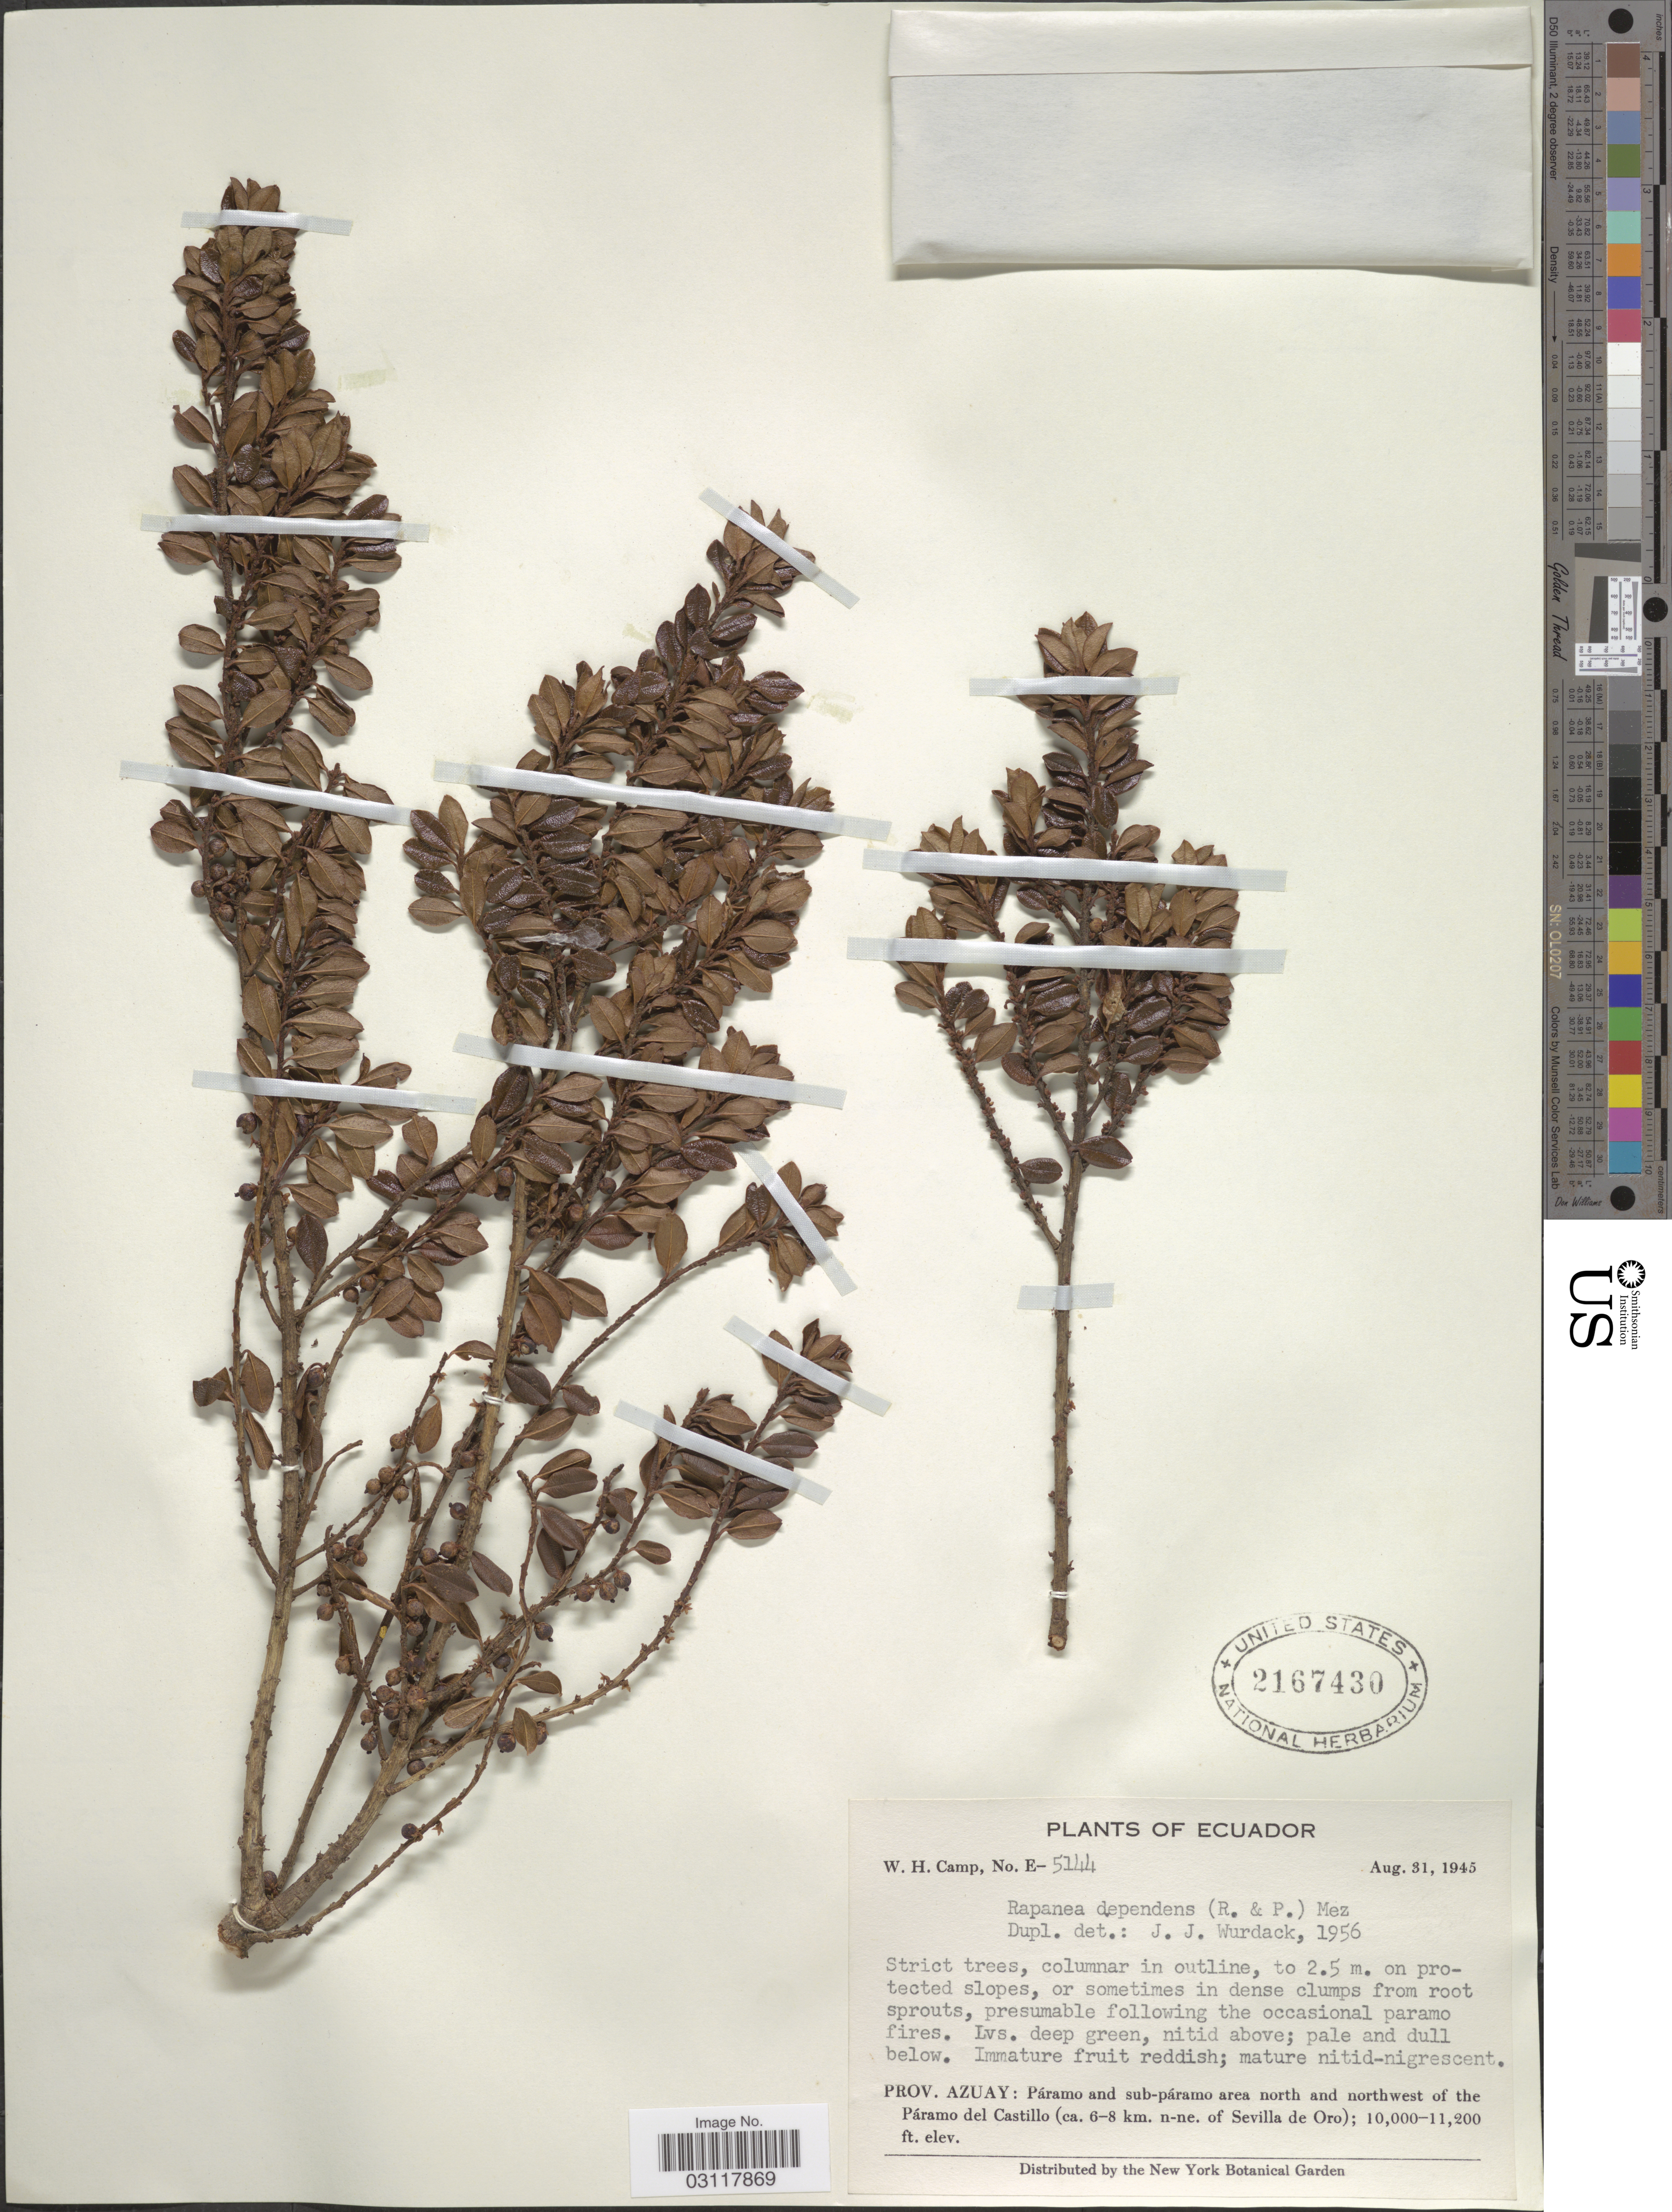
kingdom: Plantae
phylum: Tracheophyta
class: Magnoliopsida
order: Ericales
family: Primulaceae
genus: Rapanea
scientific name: Rapanea dependens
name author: (Ruiz & Pav.) Mez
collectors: W. H. Camp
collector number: E-5144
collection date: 1945-08-31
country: Ecuador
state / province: Azuay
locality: Páramo and sub-páramo area north and northwest of the Páramo del Castillo (ca. 6-8 km. n-ne. of Sevilla de Oro).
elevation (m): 3048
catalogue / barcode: US 2167430